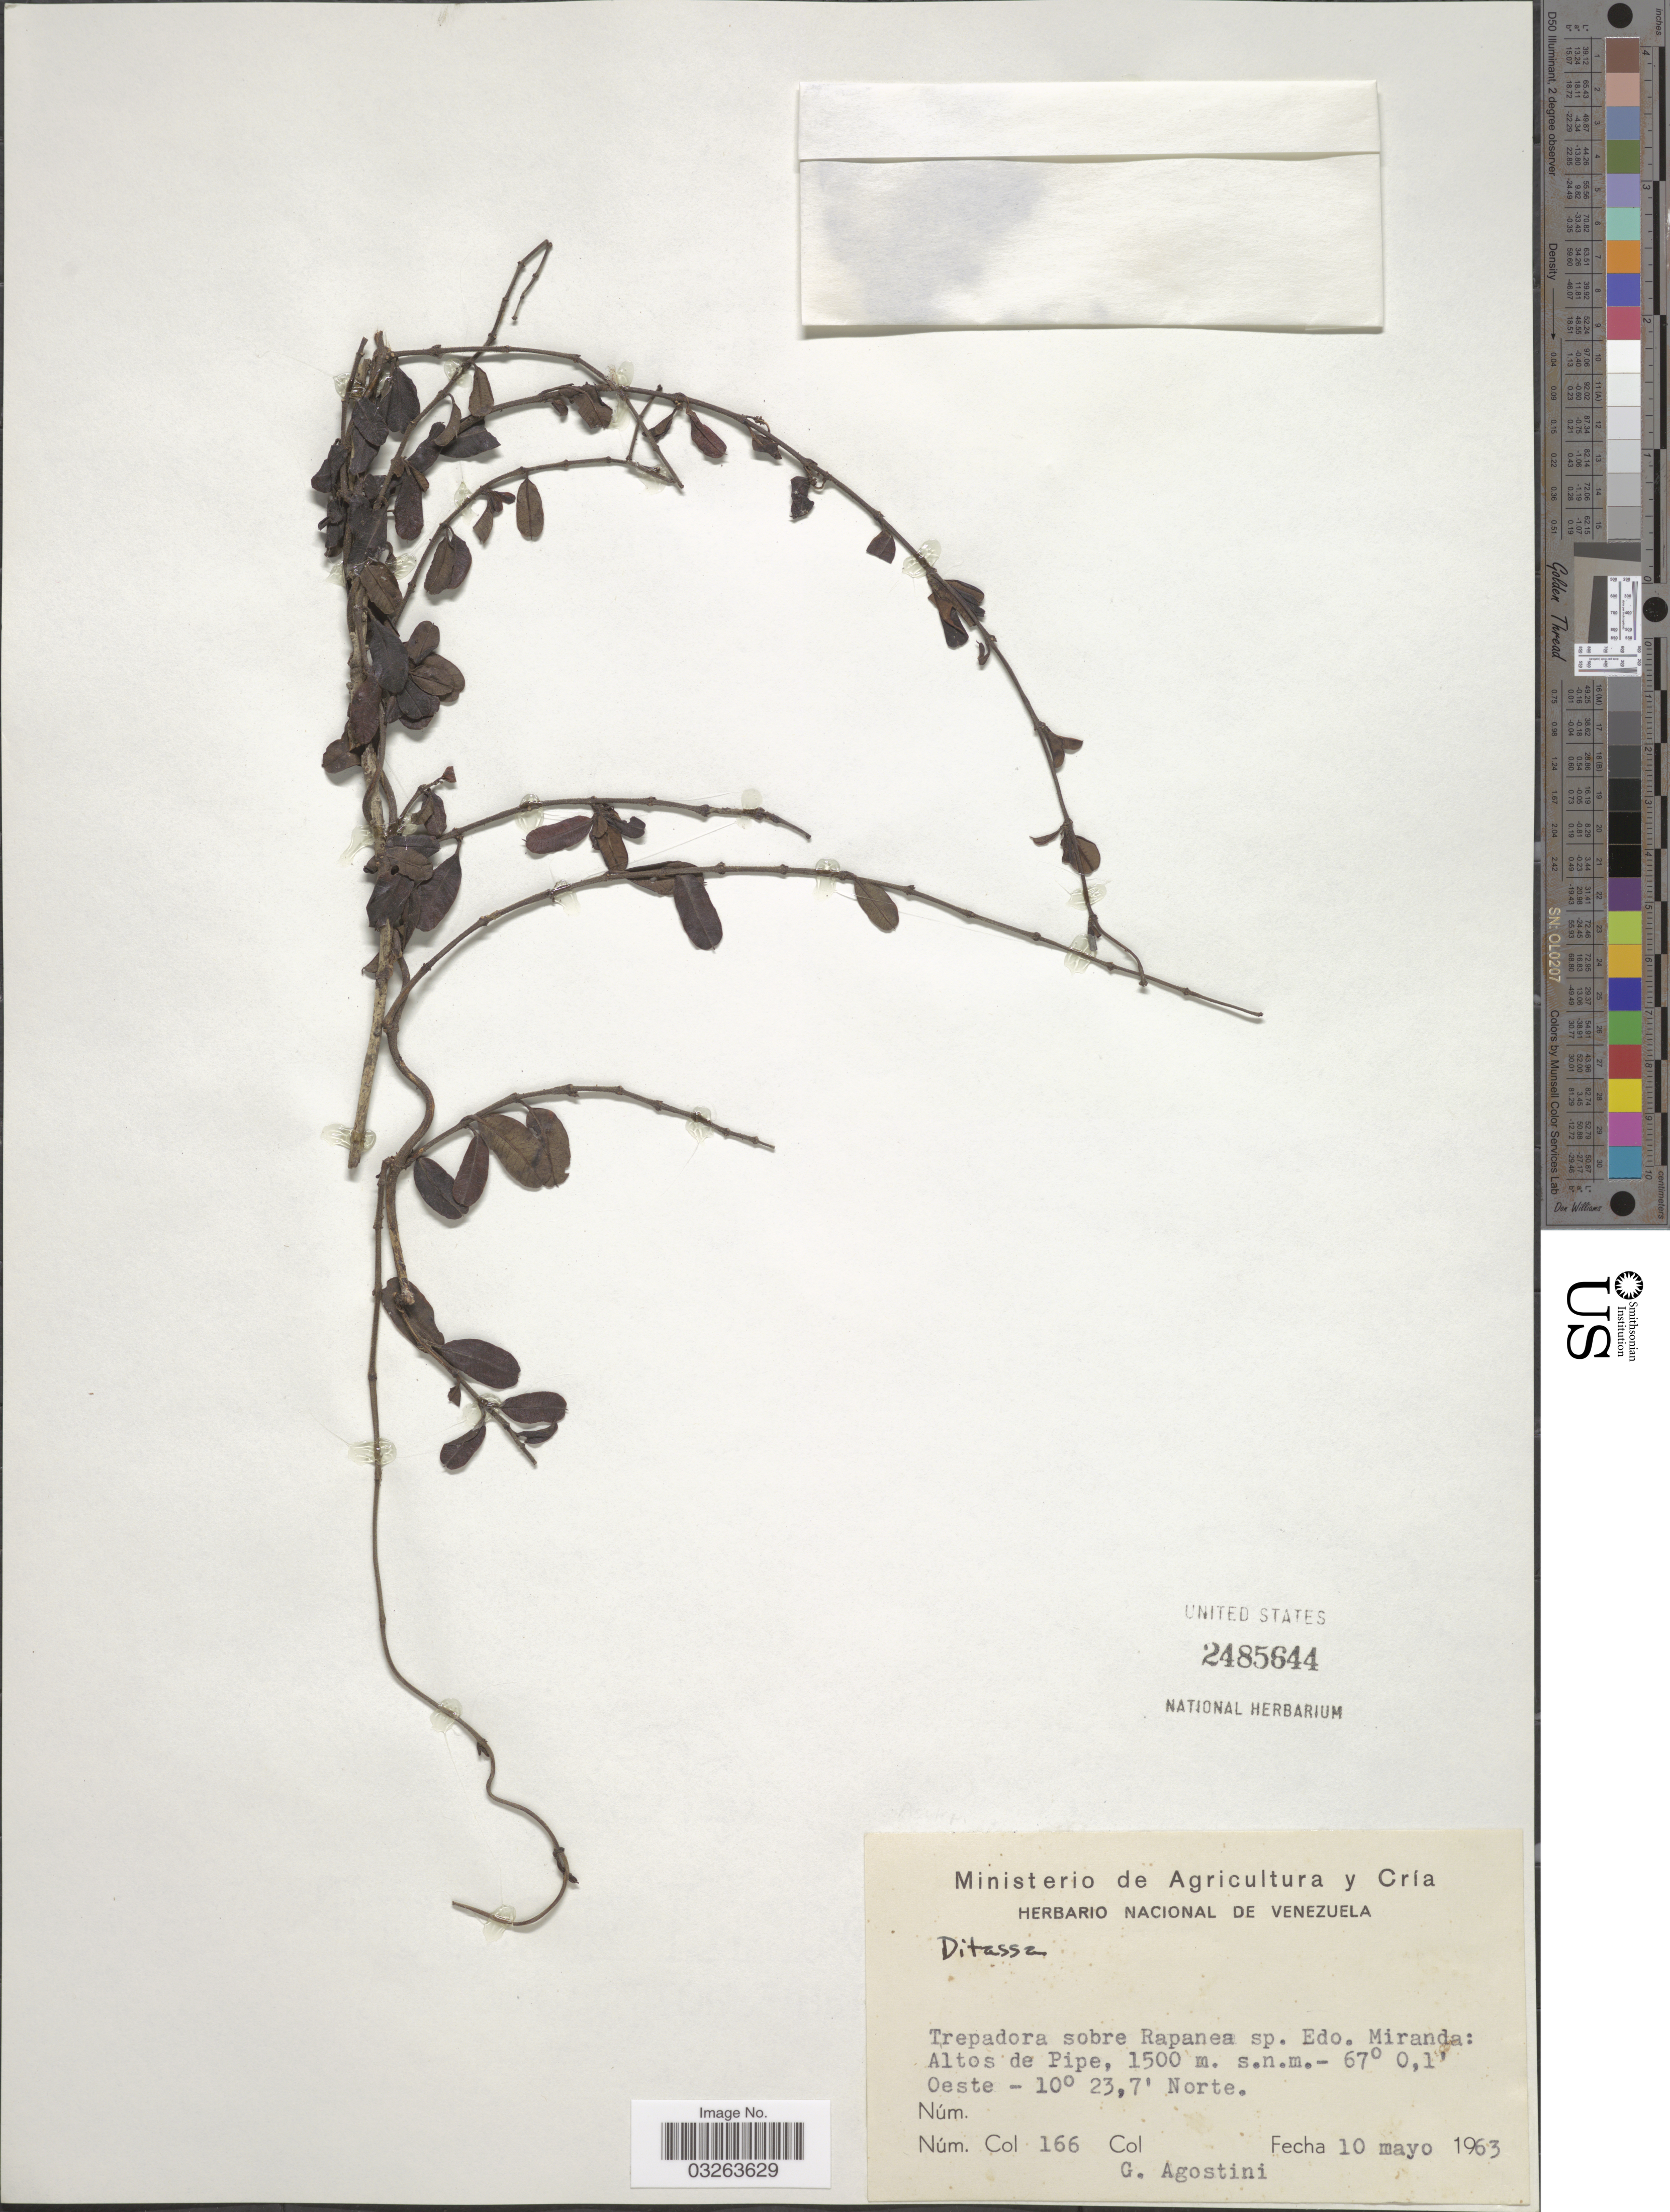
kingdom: Plantae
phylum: Tracheophyta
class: Magnoliopsida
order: Gentianales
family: Apocynaceae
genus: Ditassa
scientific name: Ditassa albonerva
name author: (R.W. Holm) Morillo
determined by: Liede-Schumann, Sigrid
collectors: G. Agostini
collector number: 166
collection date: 1963-05-10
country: Venezuela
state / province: Miranda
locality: Trepadora sobre Rapanea sp. Edo. Altos de Pipe.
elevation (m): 1500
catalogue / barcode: US 2485644